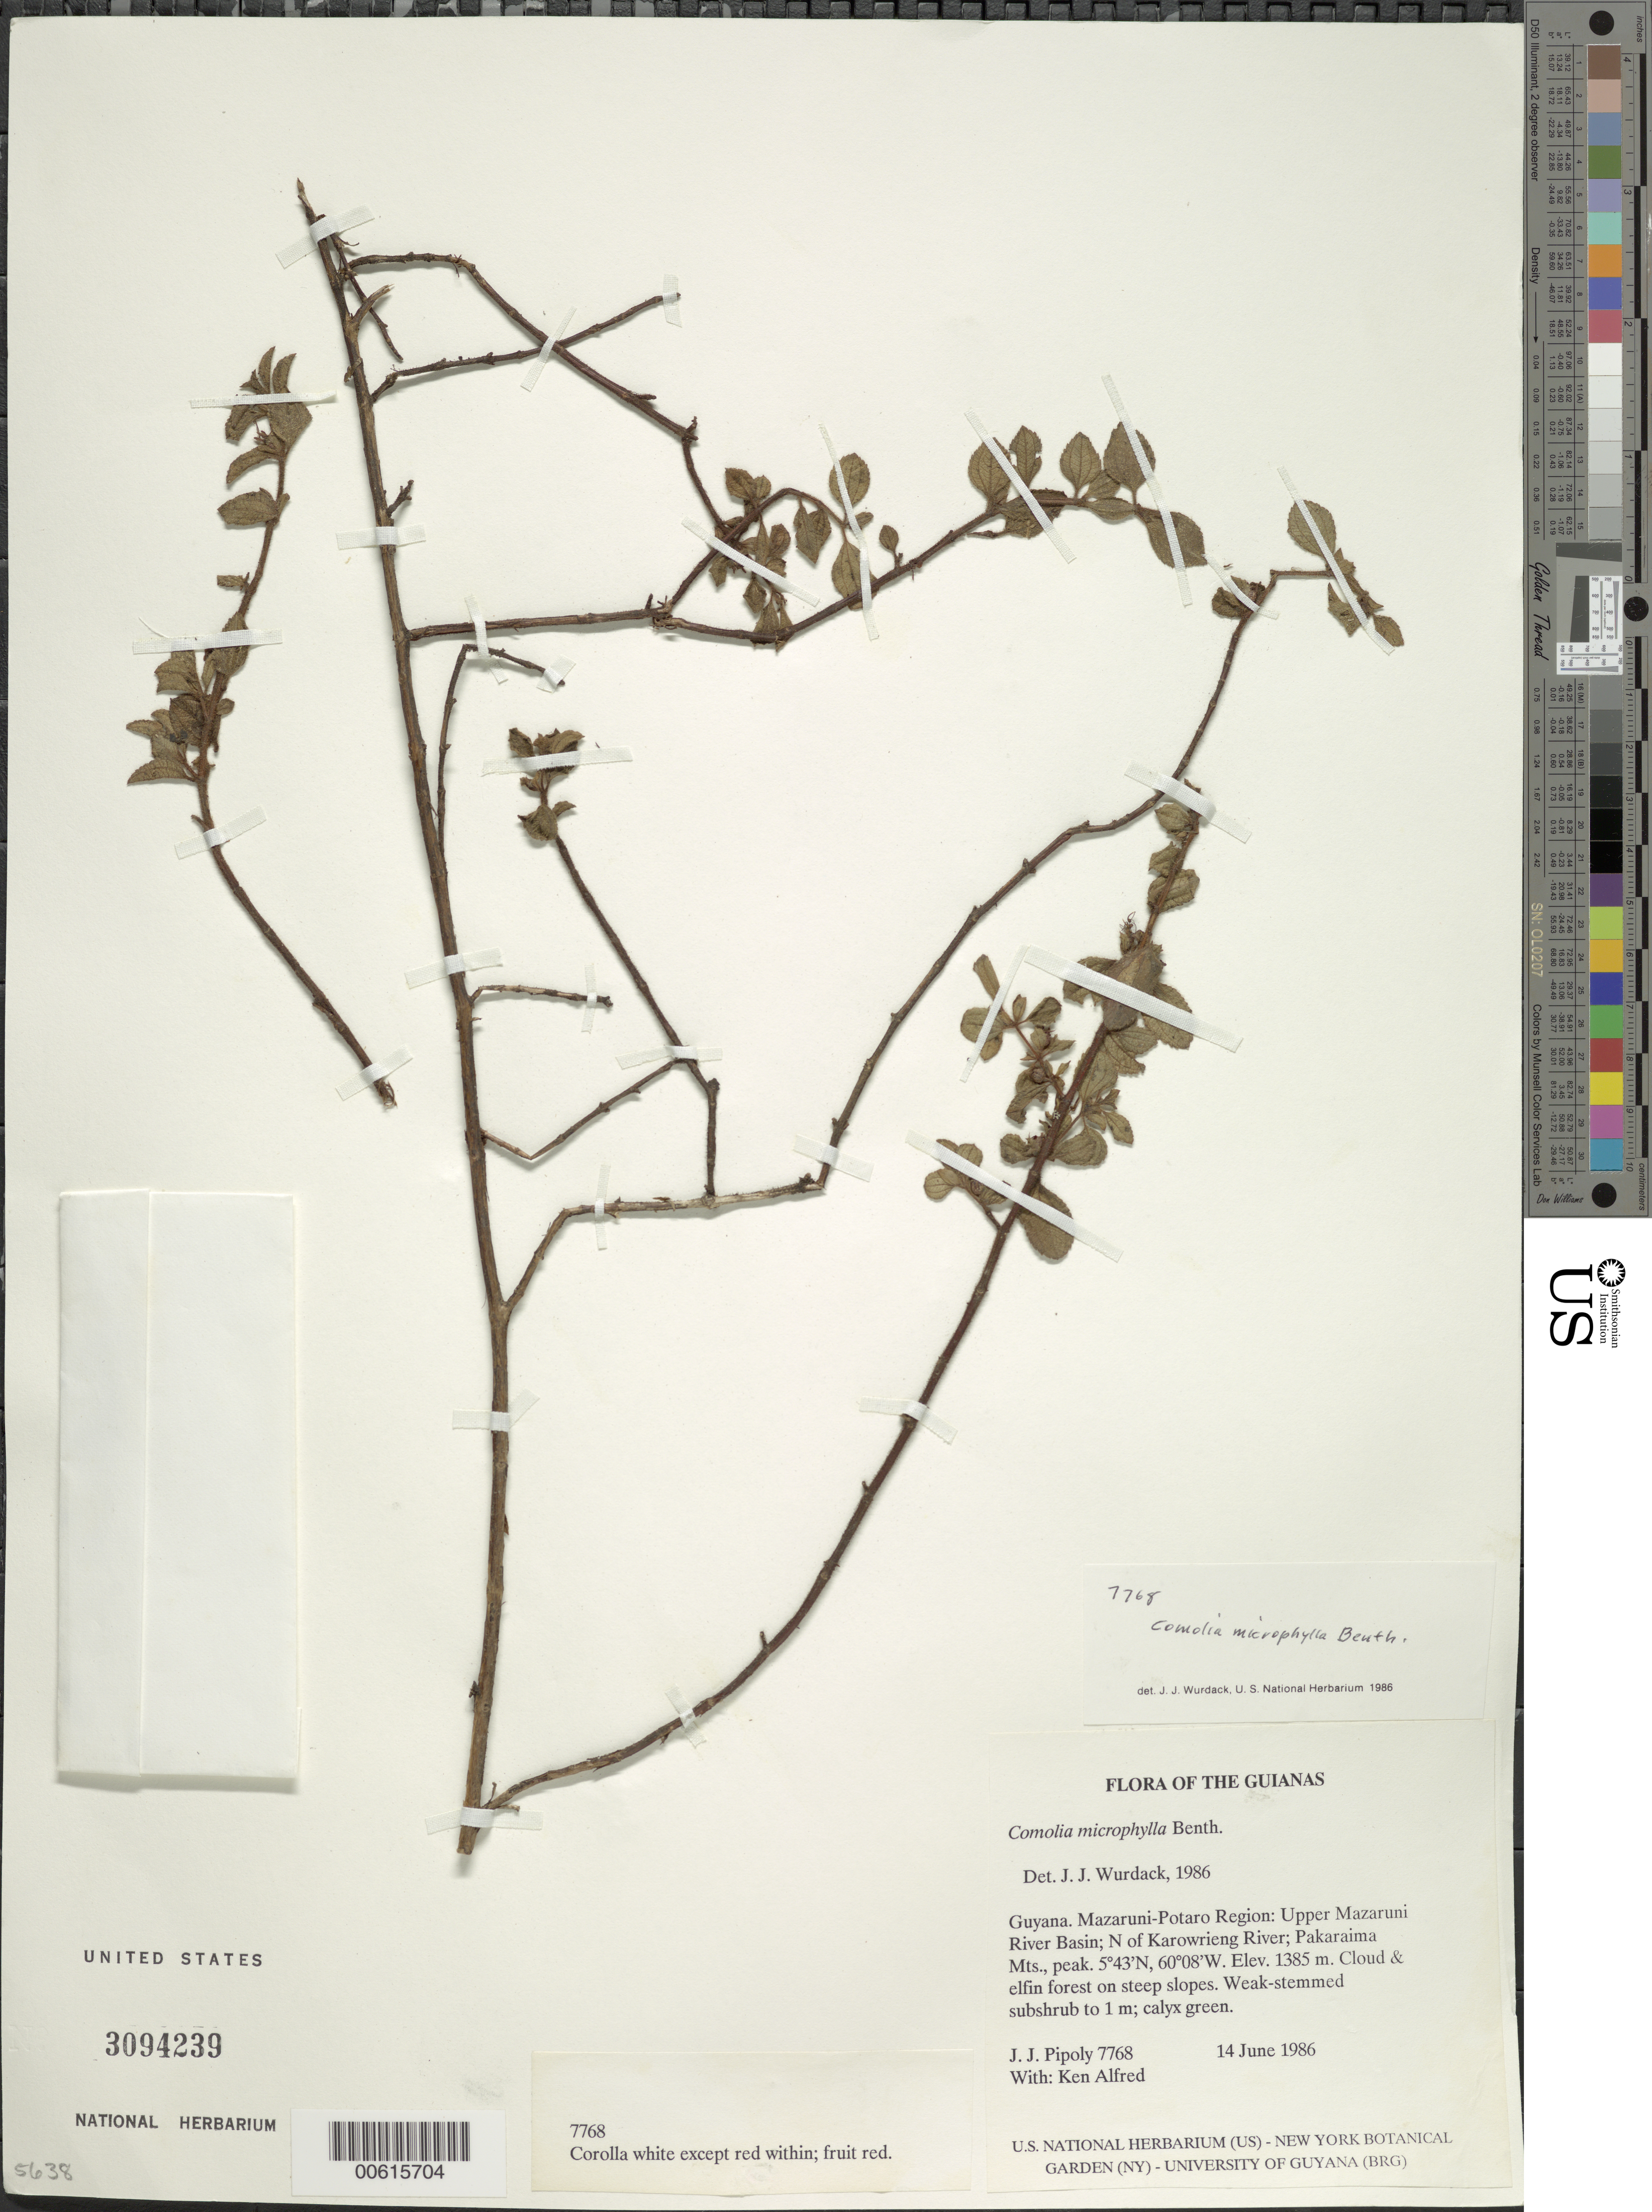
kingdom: Plantae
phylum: Tracheophyta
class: Magnoliopsida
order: Myrtales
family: Melastomataceae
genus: Comolia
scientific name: Comolia microphylla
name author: Benth.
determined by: Wurdack, John J., (US), US (UNITED STATES)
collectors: J. J. Pipoly & K. Alfred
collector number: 7768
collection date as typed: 14 June 1986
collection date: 1986-06-14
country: Guyana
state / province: Cuyuni-Mazaruni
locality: Upper Mazaruni River Basin; Pakaraima Mts. Peak, N of Karowrieng River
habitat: Cloud & elfin forest on steep slopes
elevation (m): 1385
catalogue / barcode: US 3094239